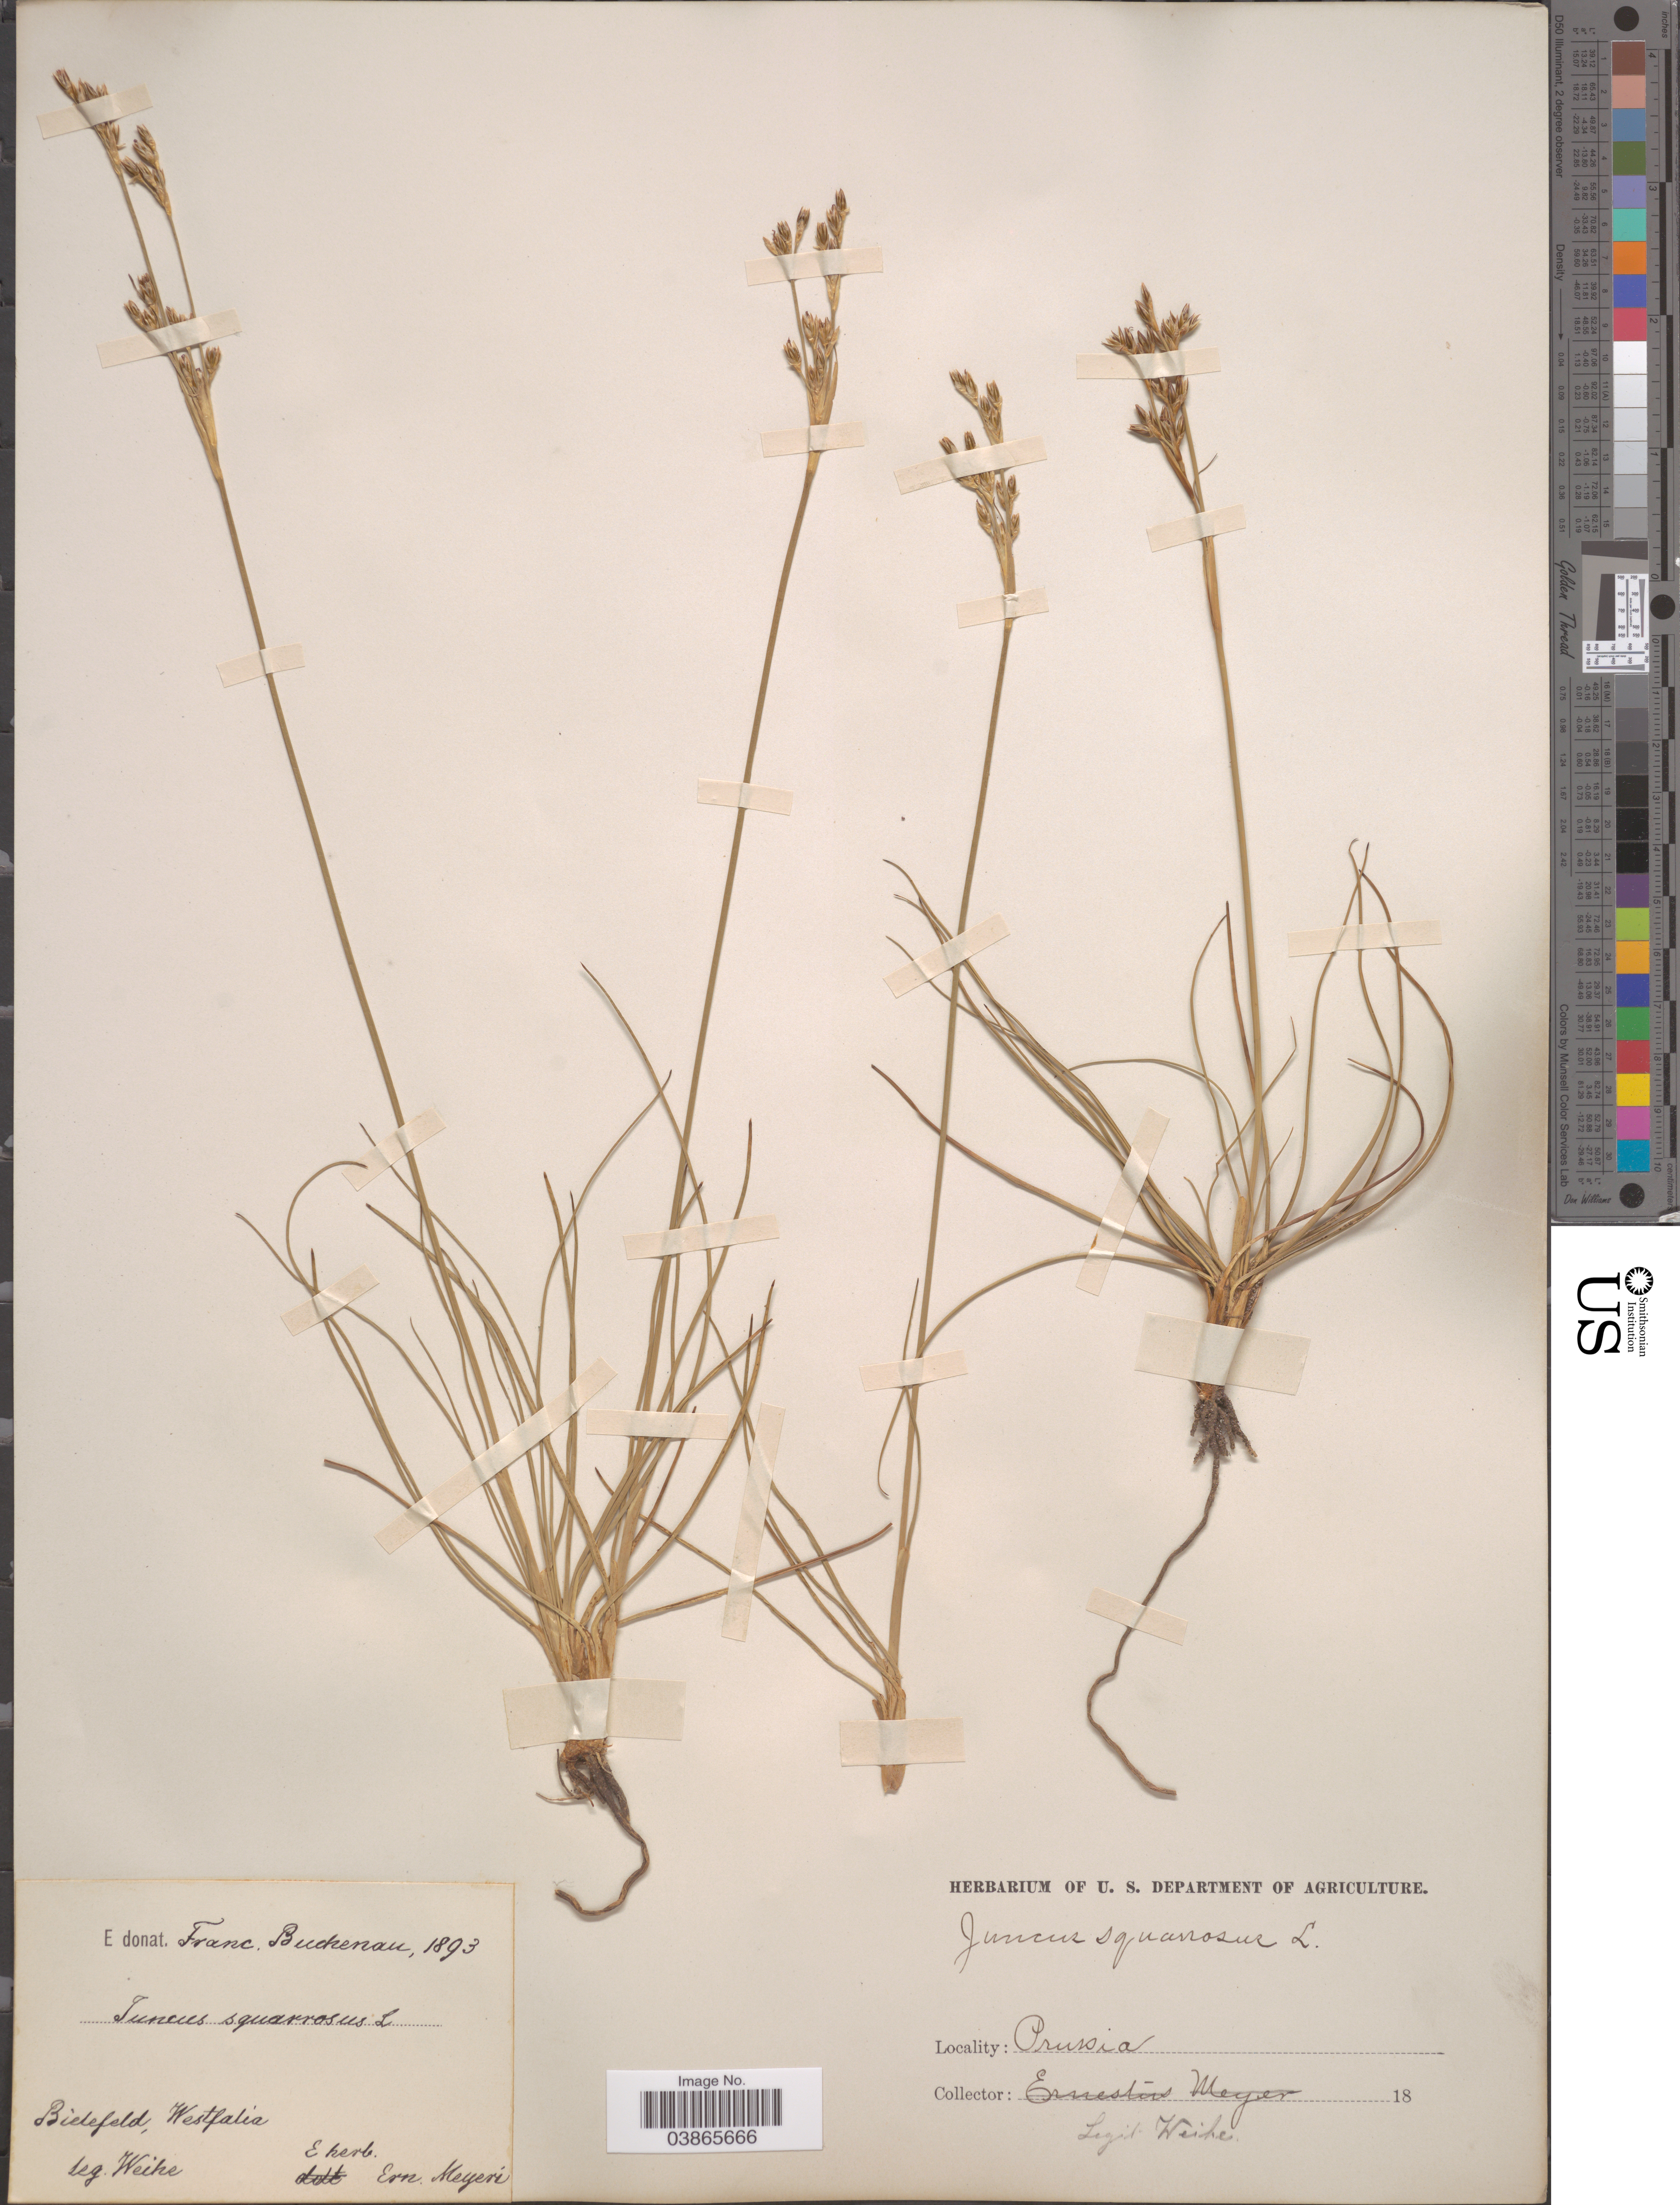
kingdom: Plantae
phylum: Tracheophyta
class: Liliopsida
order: Poales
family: Juncaceae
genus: Juncus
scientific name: Juncus squarrosus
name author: L.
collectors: Weihe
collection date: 1893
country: Germany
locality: Bielefeld, Westfalia. Prussia.